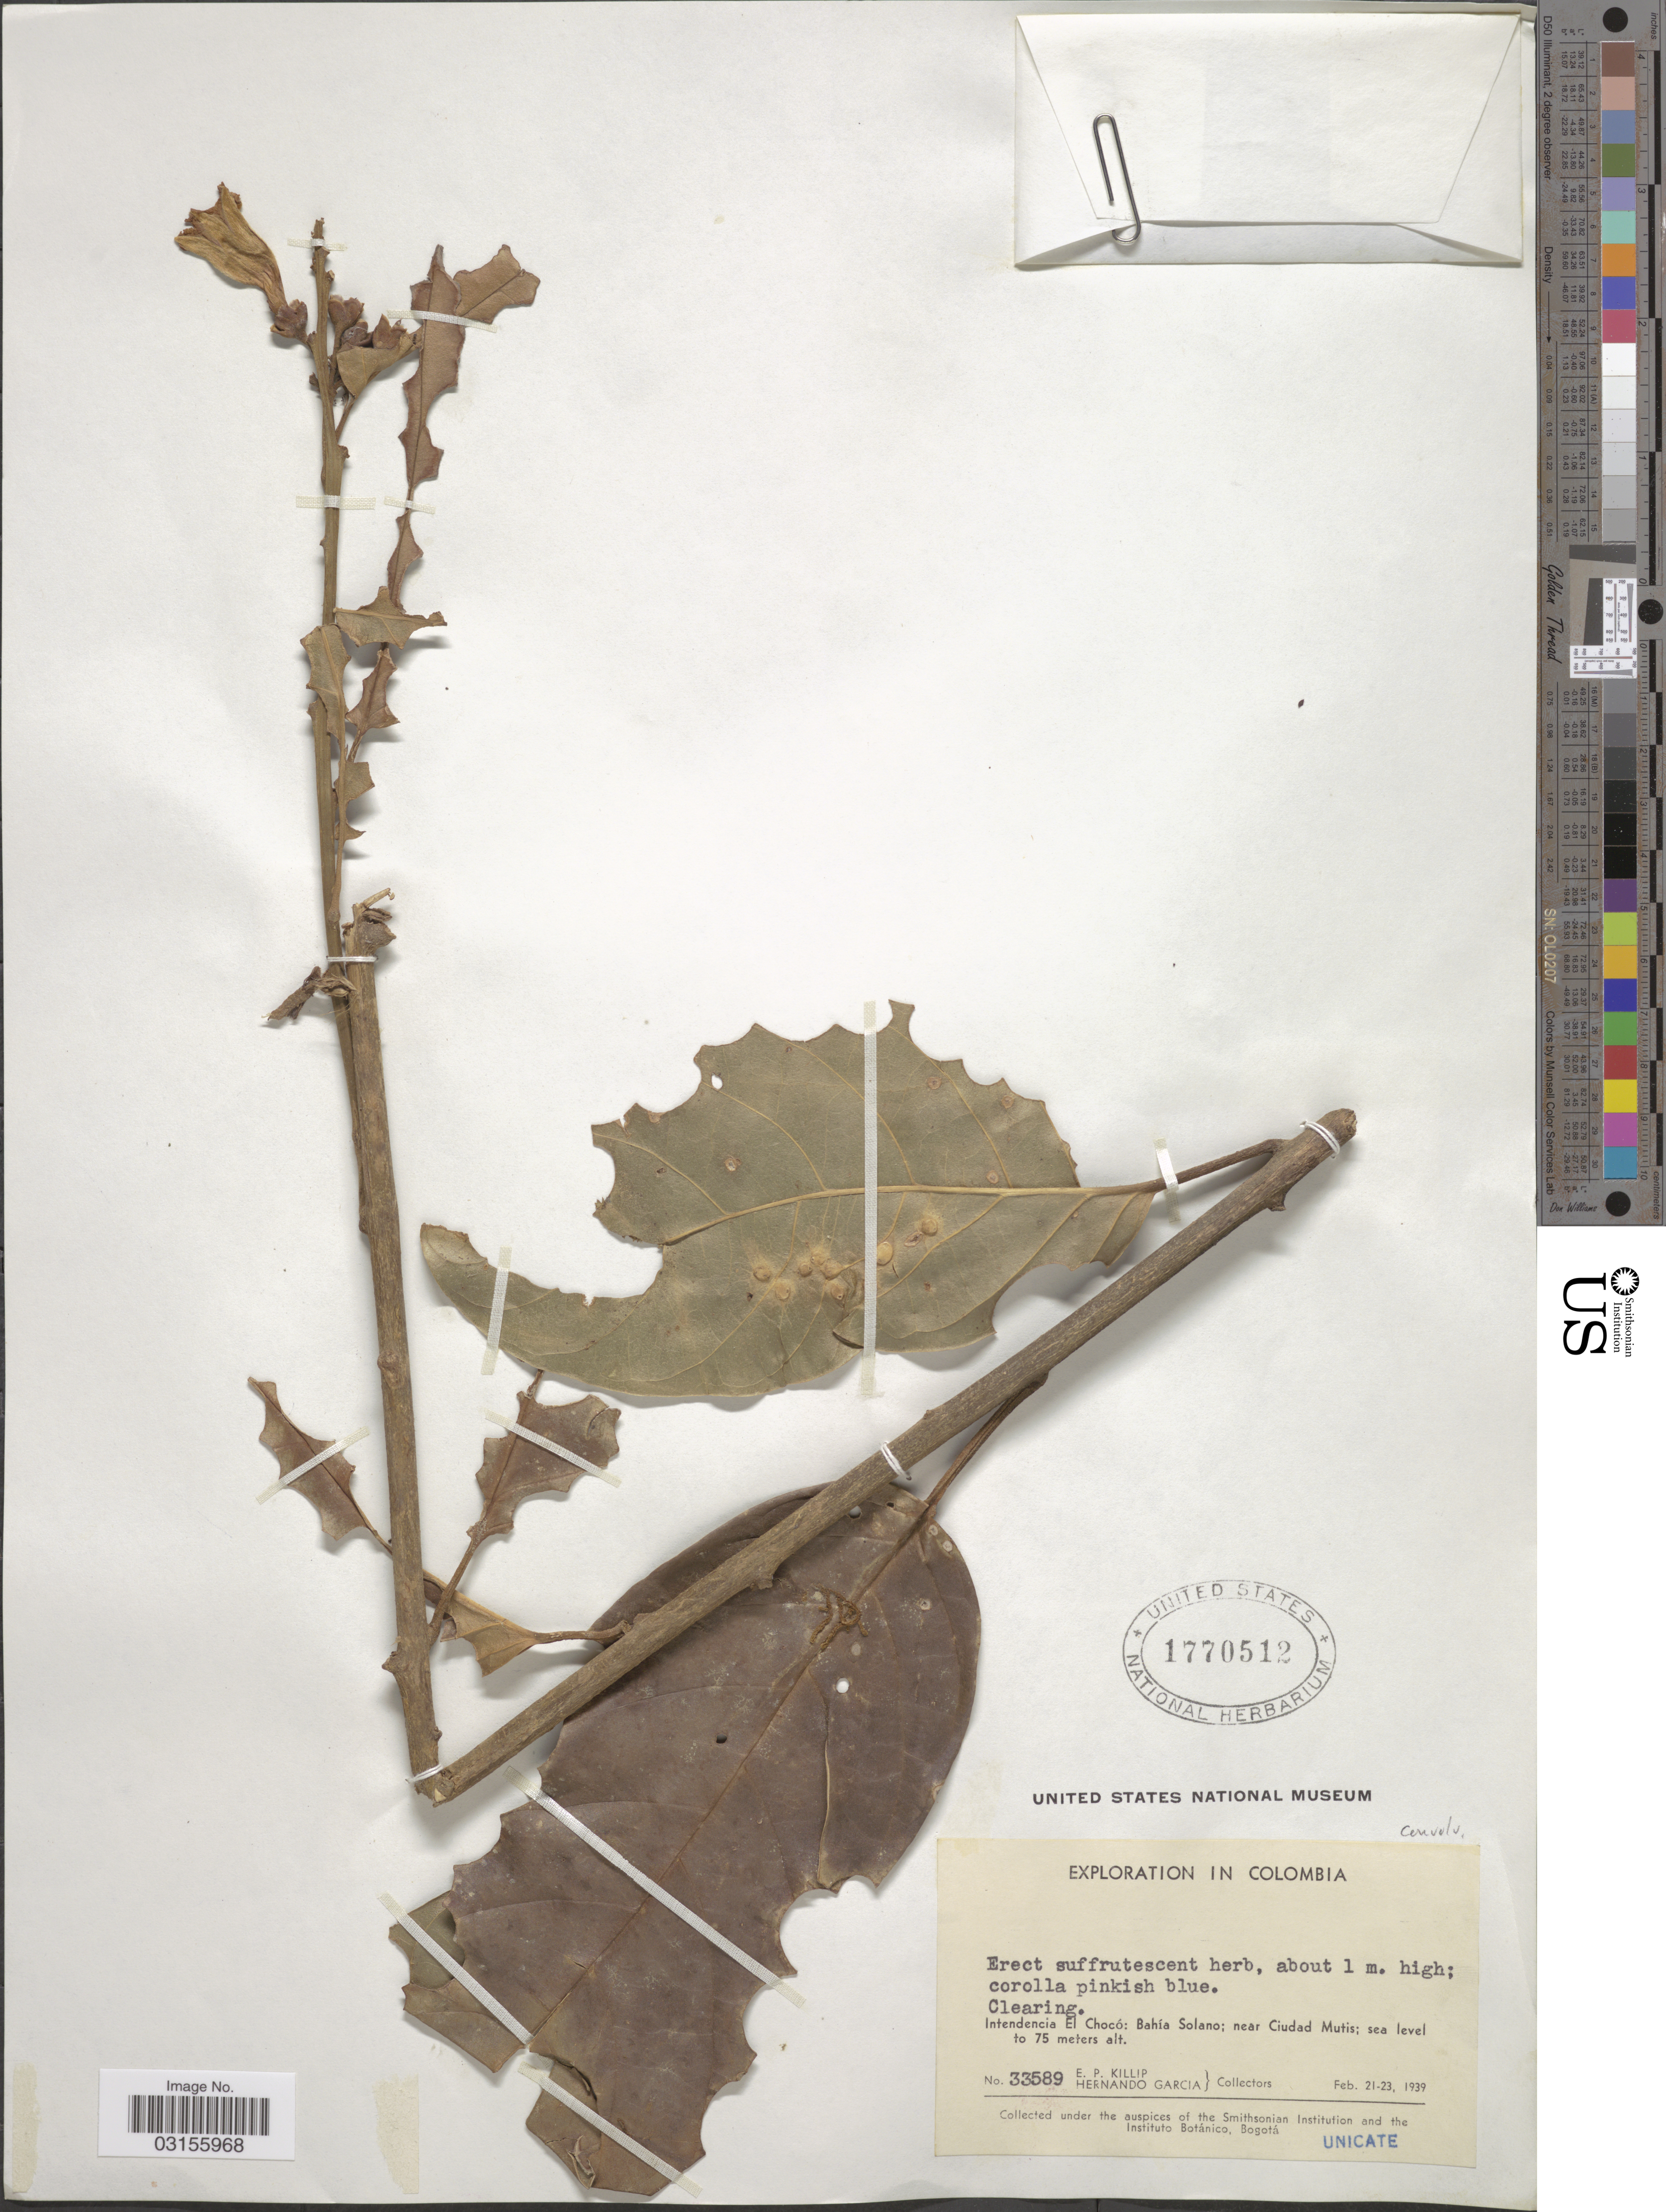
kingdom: Plantae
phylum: Tracheophyta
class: Magnoliopsida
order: Solanales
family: Convolvulaceae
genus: Maripa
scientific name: Maripa sp.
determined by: Staples, G. W.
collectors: E. P. Killip & H. Garcia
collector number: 33859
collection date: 1939-02-21/1939-02-23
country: Colombia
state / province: Chocó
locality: Intendencia El Chocó: Bahía Solano, near Ciudad Mutis.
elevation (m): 0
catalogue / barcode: US 1770512